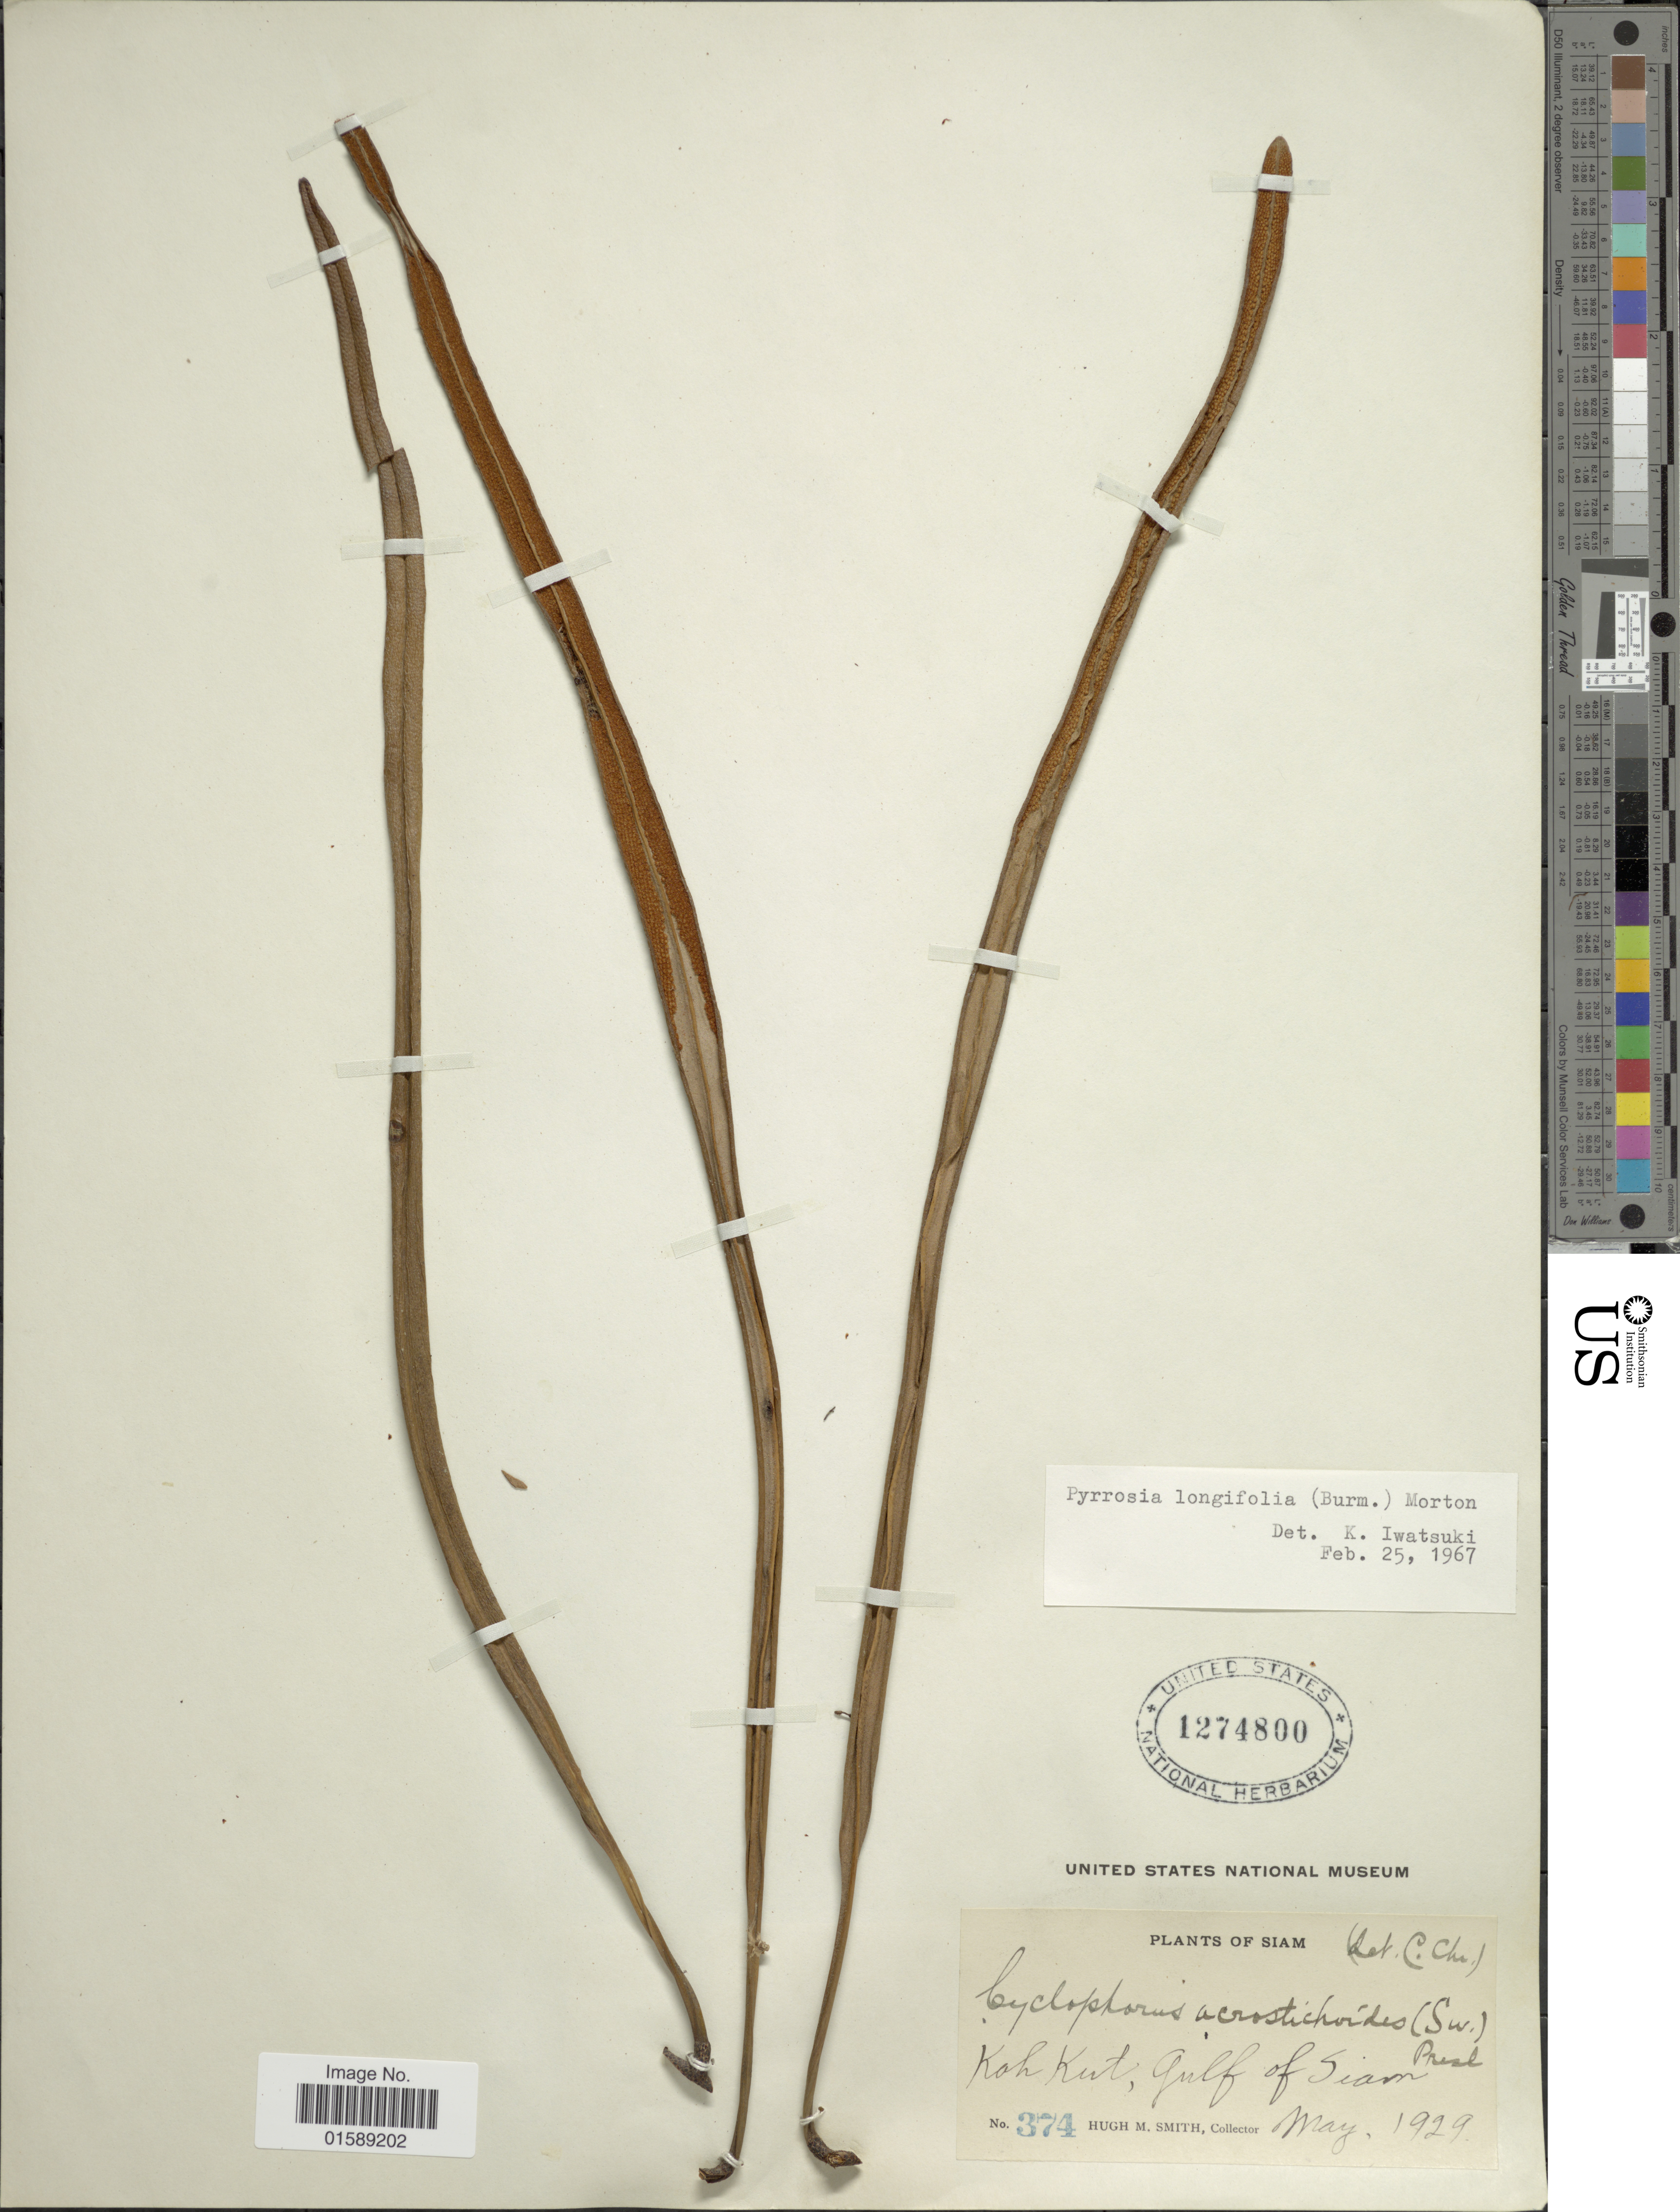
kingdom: Plantae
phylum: Tracheophyta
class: Polypodiopsida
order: Polypodiales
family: Polypodiaceae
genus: Pyrrosia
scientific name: Pyrrosia longifolia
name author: (Burm. f.) C.V. Morton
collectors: H. M. Smith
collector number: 374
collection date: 1929-05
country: Thailand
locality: Siam, Koh Kut, Gulf of Siam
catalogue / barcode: US 1274800